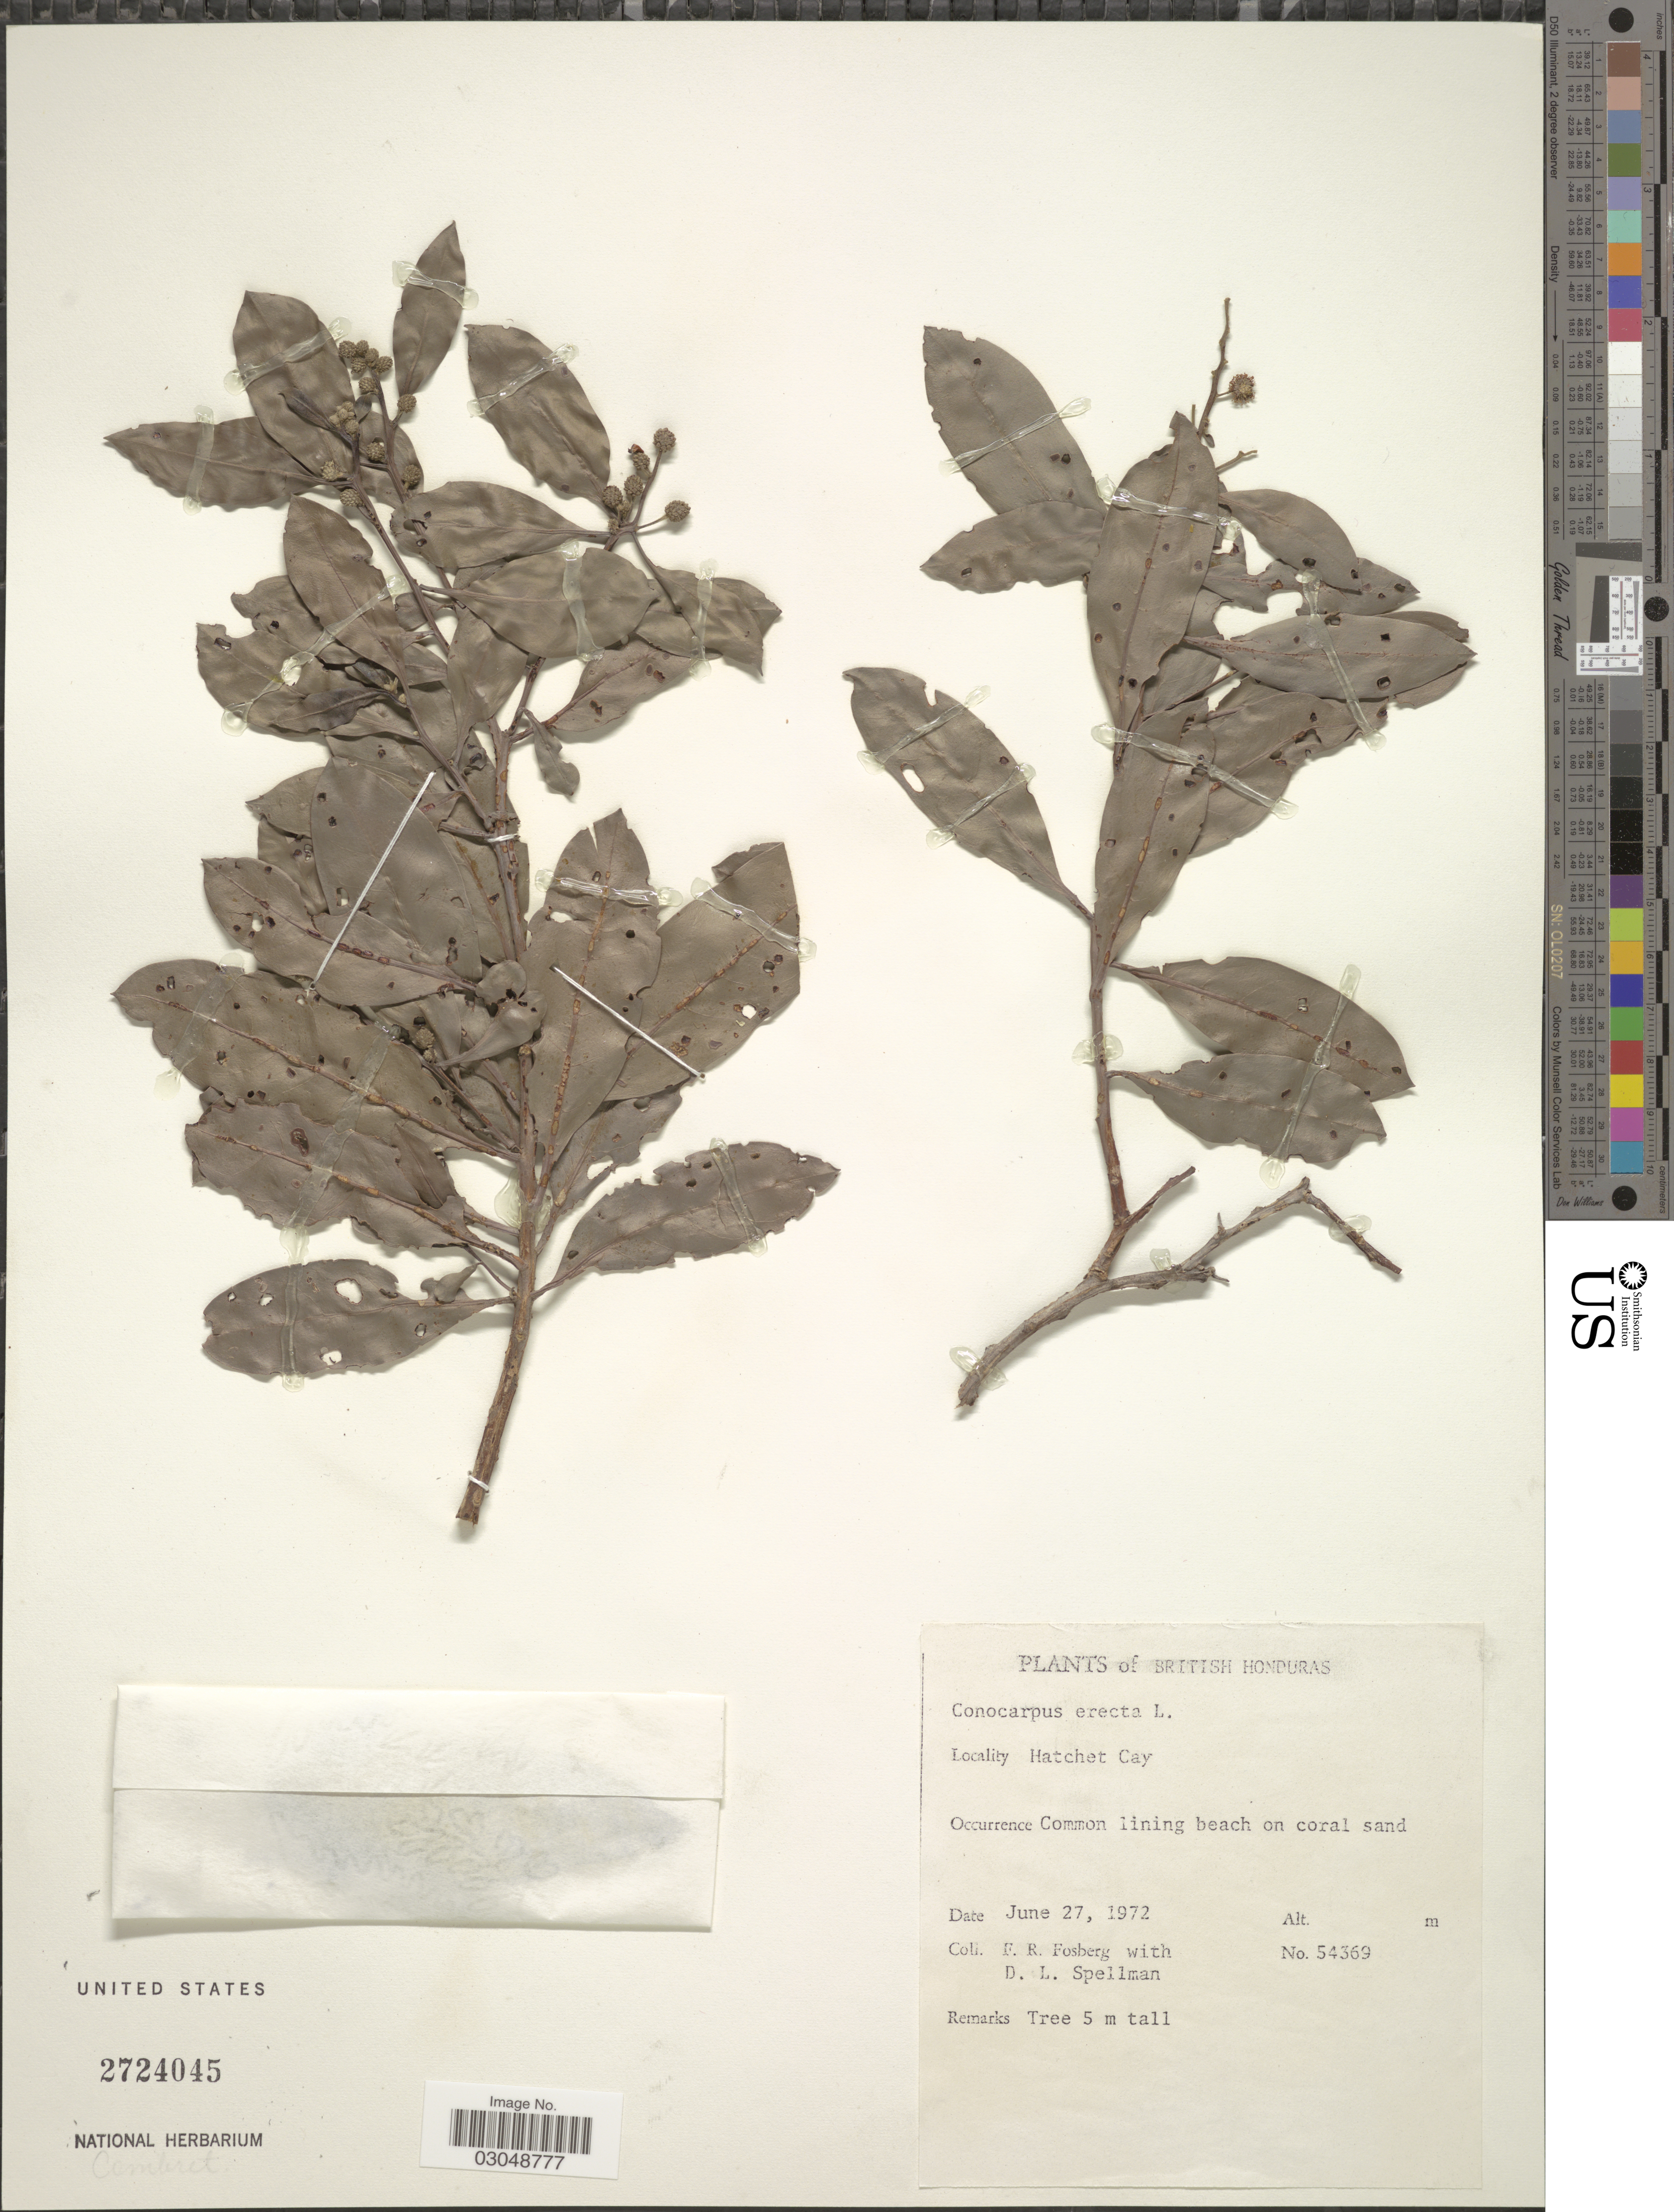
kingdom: Plantae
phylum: Tracheophyta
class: Magnoliopsida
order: Myrtales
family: Combretaceae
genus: Conocarpus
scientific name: Conocarpus erectus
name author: L.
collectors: F. R. Fosberg & D. L. Spellman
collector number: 54369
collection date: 1972-06-27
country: Belize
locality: British Honduras. Hatchet Cay.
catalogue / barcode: US 2724045